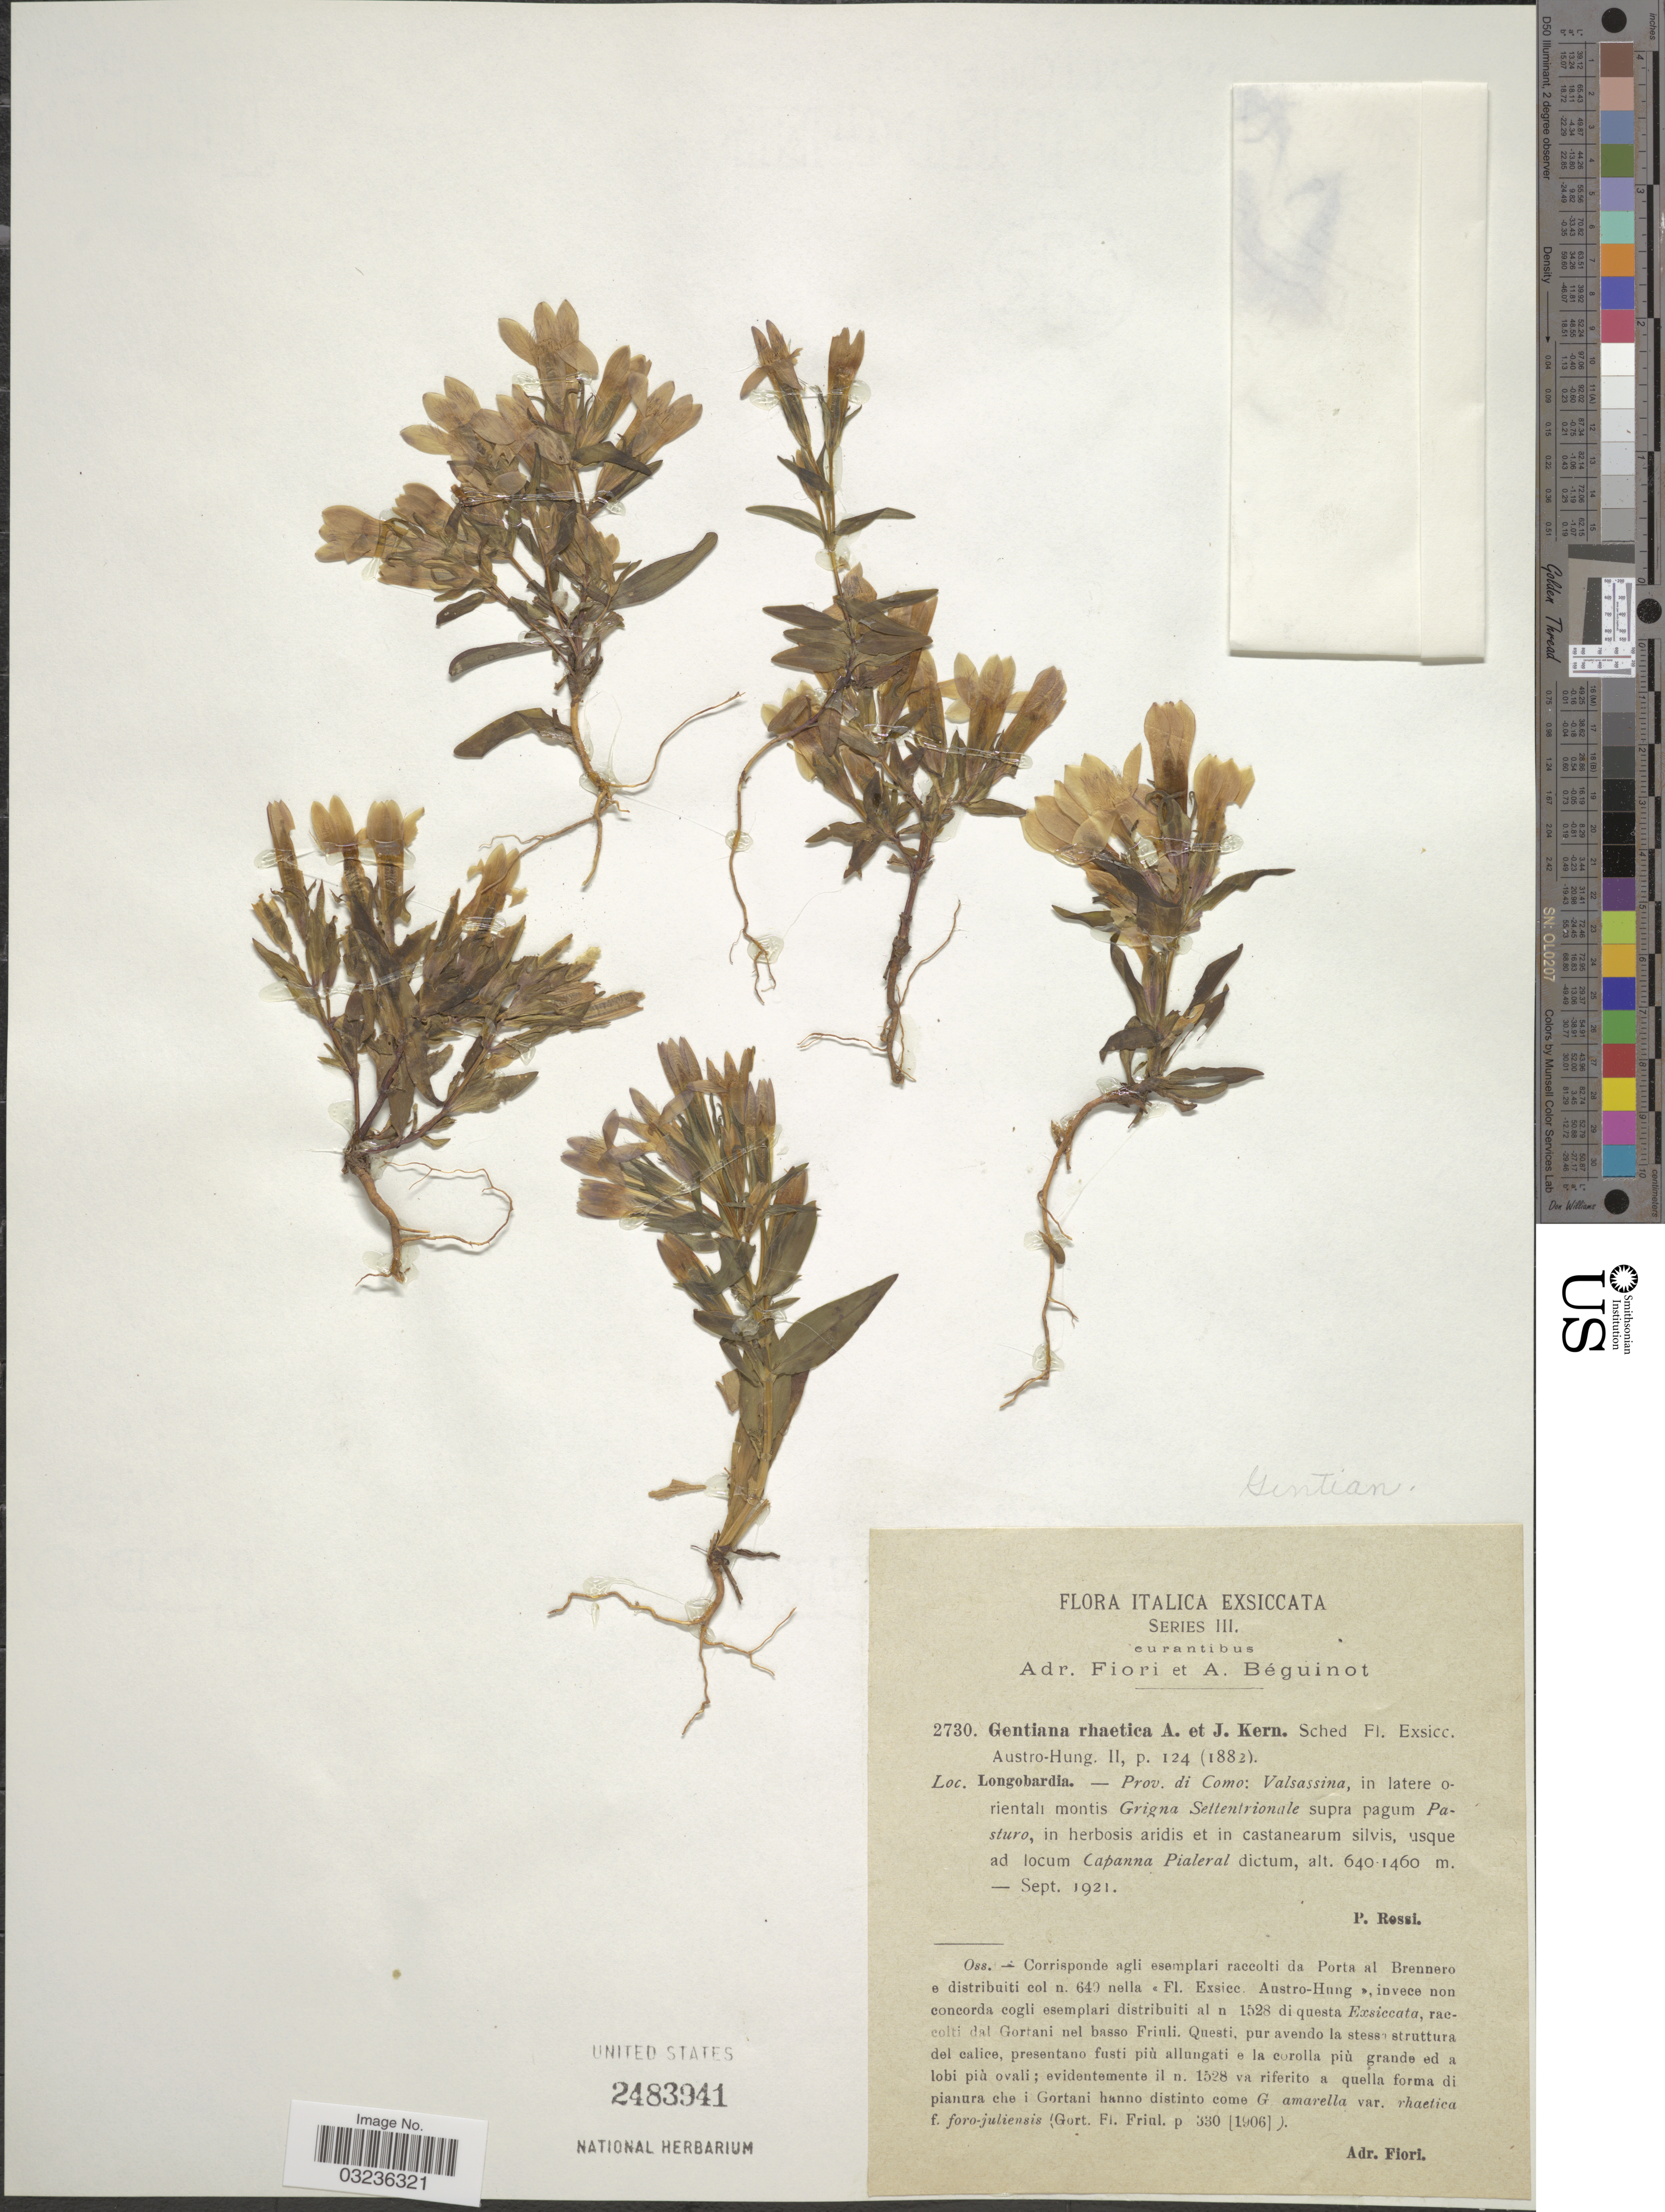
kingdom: Plantae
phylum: Tracheophyta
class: Magnoliopsida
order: Gentianales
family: Gentianaceae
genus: Gentiana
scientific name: Gentiana rhaetica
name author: A. Kern. & Jos. Kern.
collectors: P. Rossi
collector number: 2730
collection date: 1921-09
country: Italy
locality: Longobardia. - Prov. di Como: Valsassina, in latere orientali montis Grigna Settentrionale supra pagum Pasturo, in herbosis aridis et in castanearum silvis, usque ad locum Capanna Pialeral dictum.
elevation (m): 640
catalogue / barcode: US 2483941